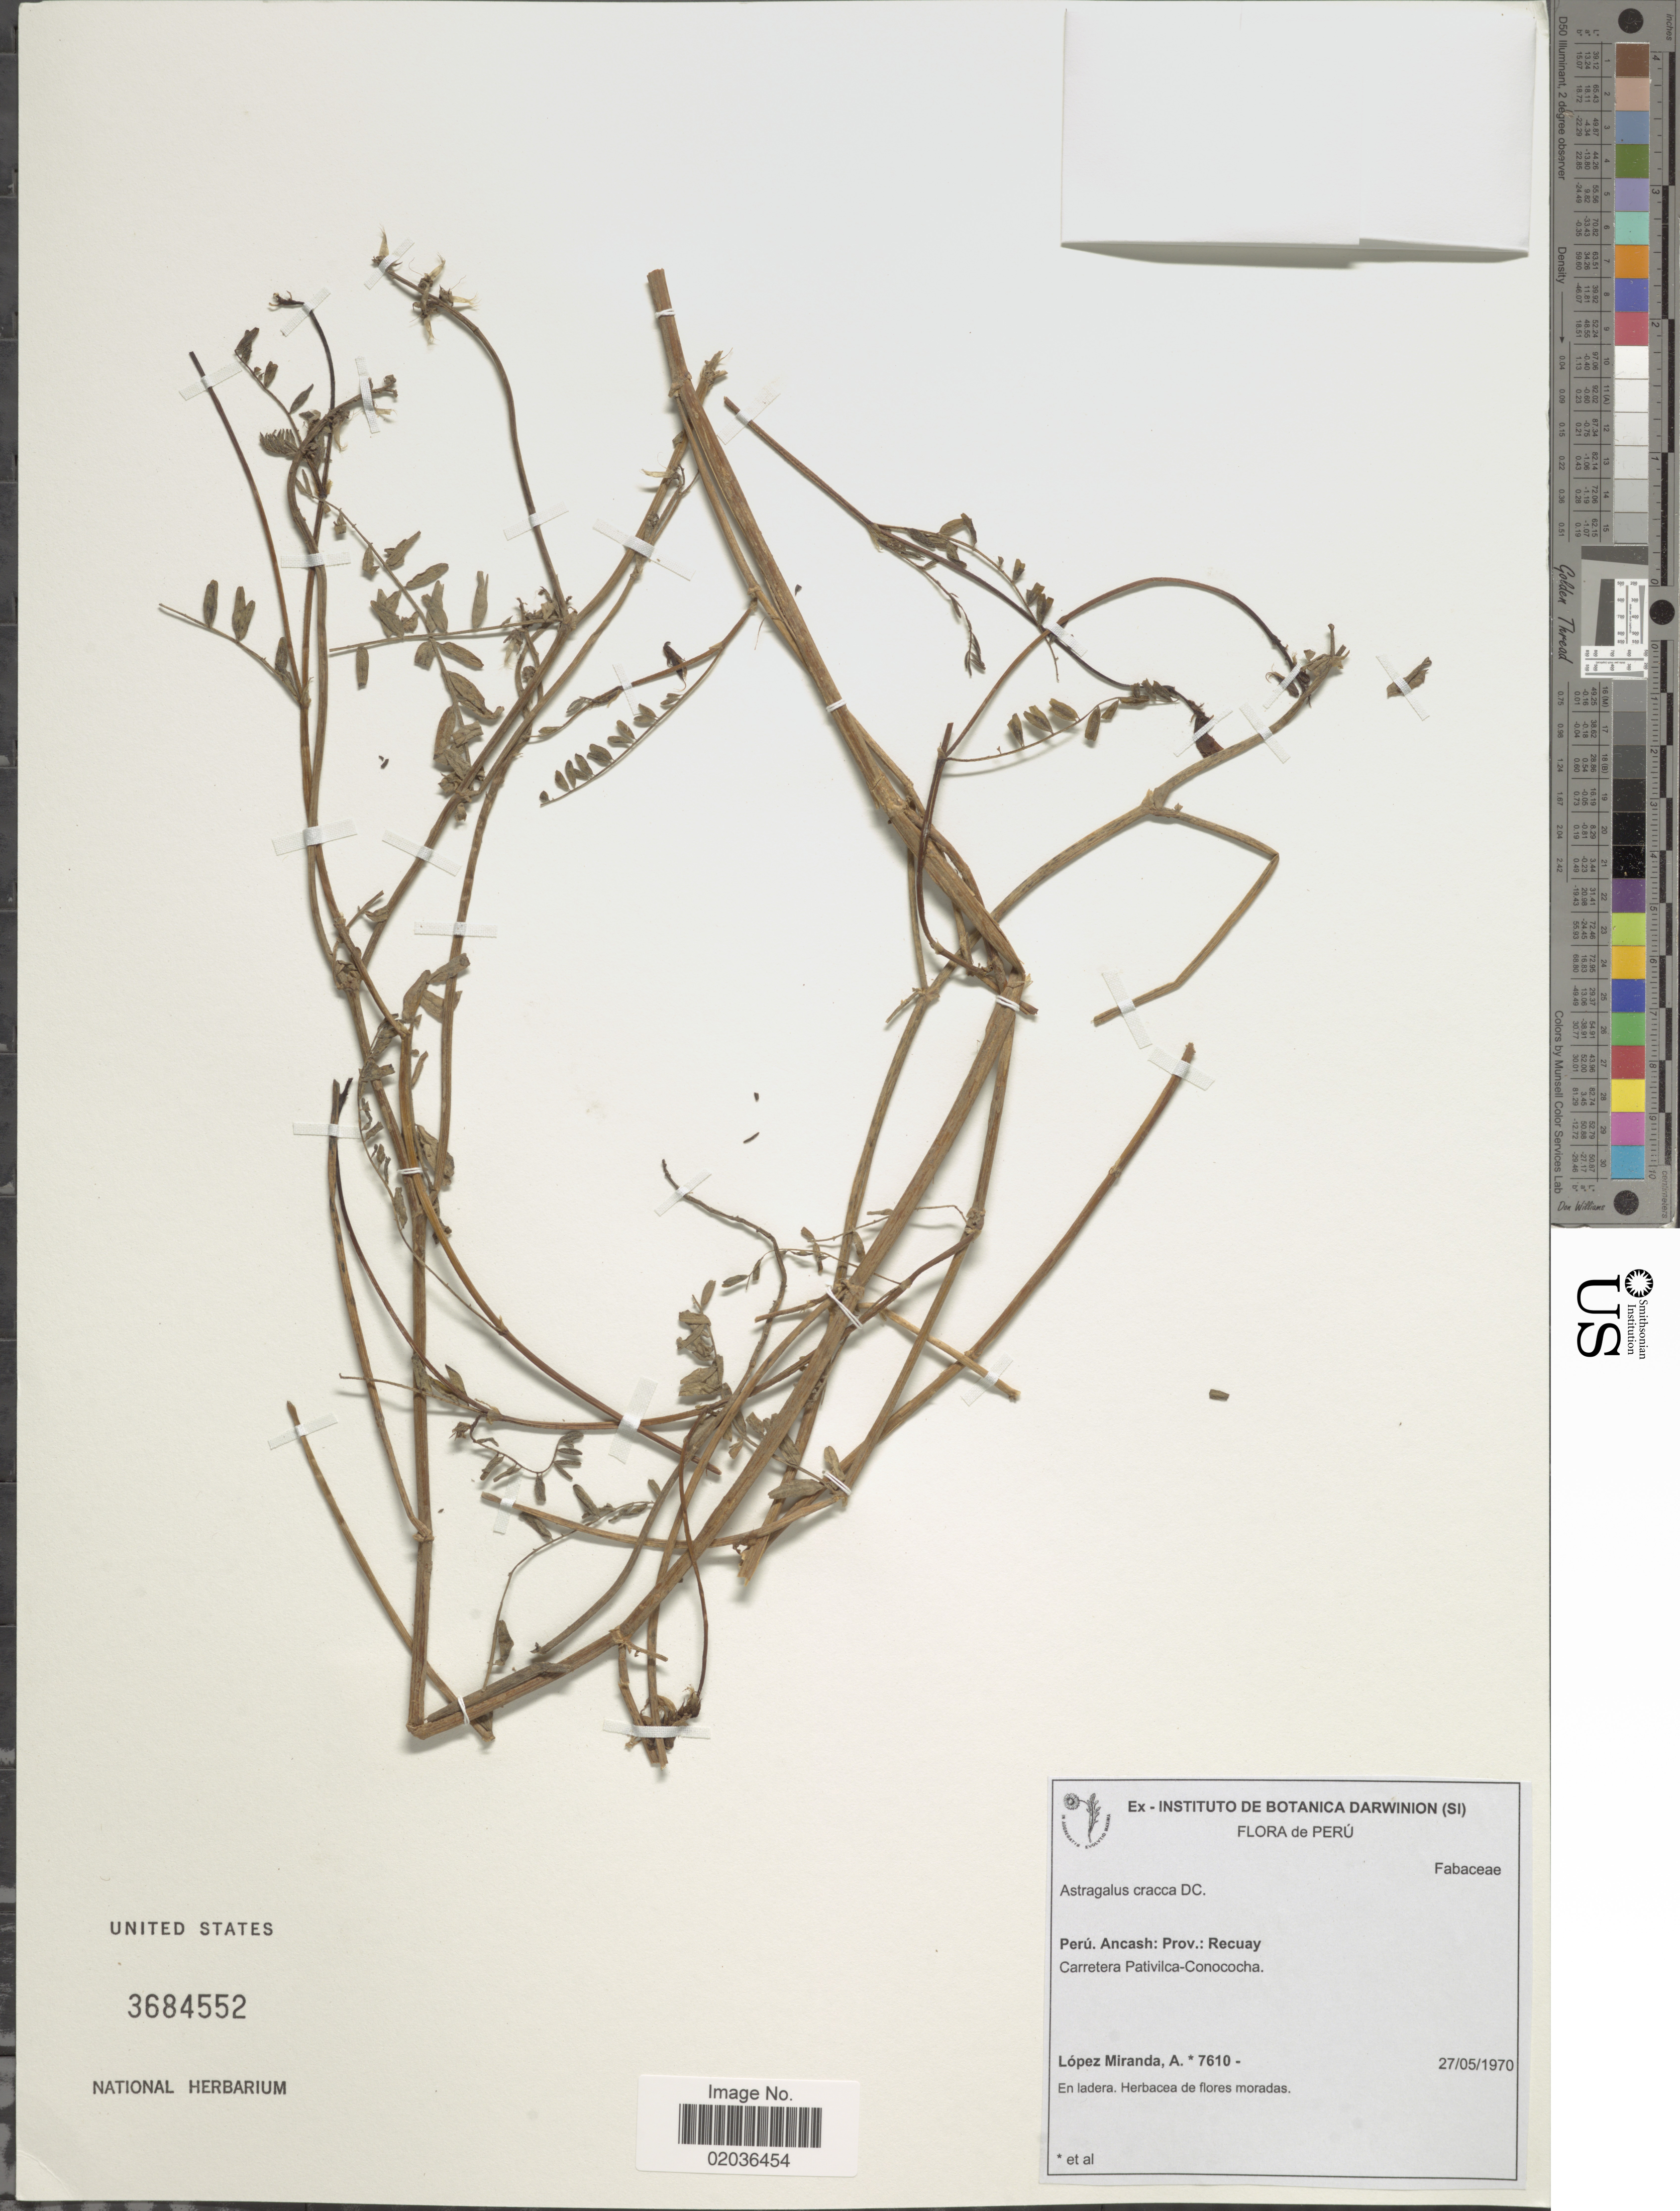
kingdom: Plantae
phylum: Tracheophyta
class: Magnoliopsida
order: Fabales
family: Fabaceae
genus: Astragalus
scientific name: Astragalus cracca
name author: DC.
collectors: L. Miranda & et al.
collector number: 7610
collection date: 1970-05-27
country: Peru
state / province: Ancash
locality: Prov.: Recuay. Carretera Pativilca- Conococha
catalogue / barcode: US 3684552